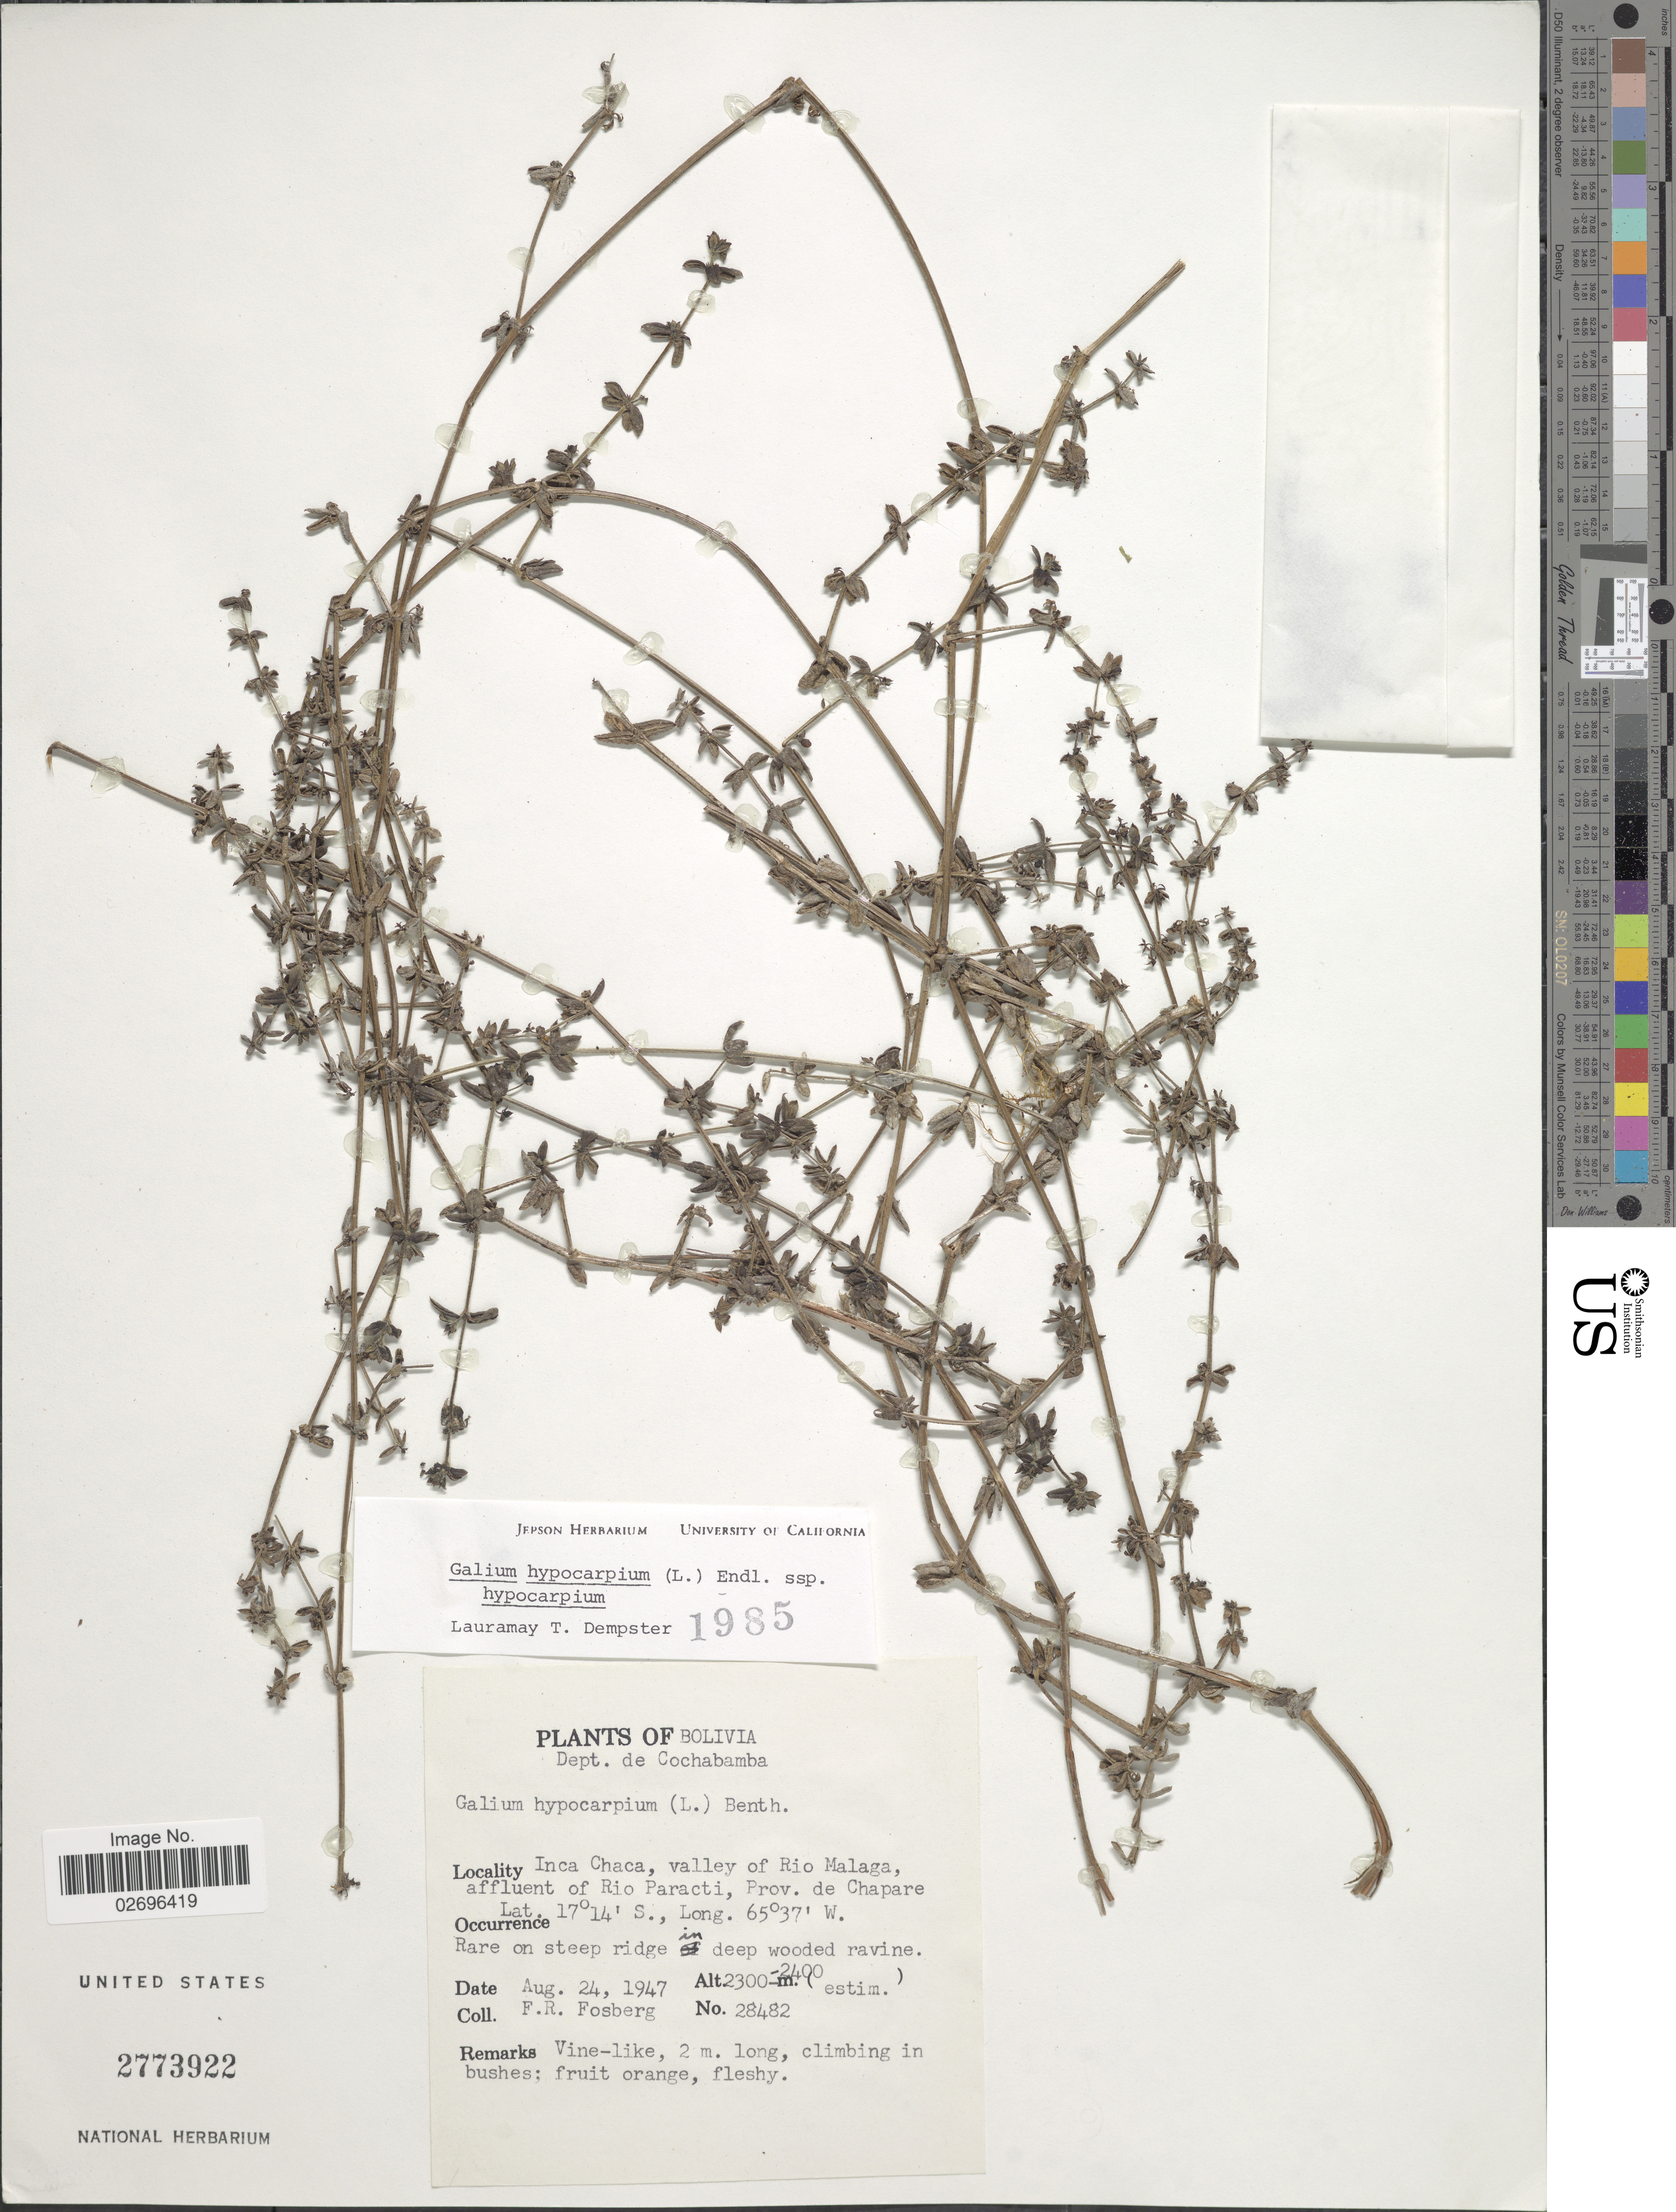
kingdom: Plantae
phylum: Tracheophyta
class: Magnoliopsida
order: Gentianales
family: Rubiaceae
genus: Galium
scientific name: Galium hypocarpium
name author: (L.) Endl. ex Griseb.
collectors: F. R. Fosberg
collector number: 28482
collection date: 1947-08-24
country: Bolivia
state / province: Cochabamba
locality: Inca Chaca, valley of Rio Malaga, affluent of Rio Paracti, Prov. de Chapare, rare on steep ridge in deep wooded ravine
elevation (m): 2300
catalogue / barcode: US 2773922